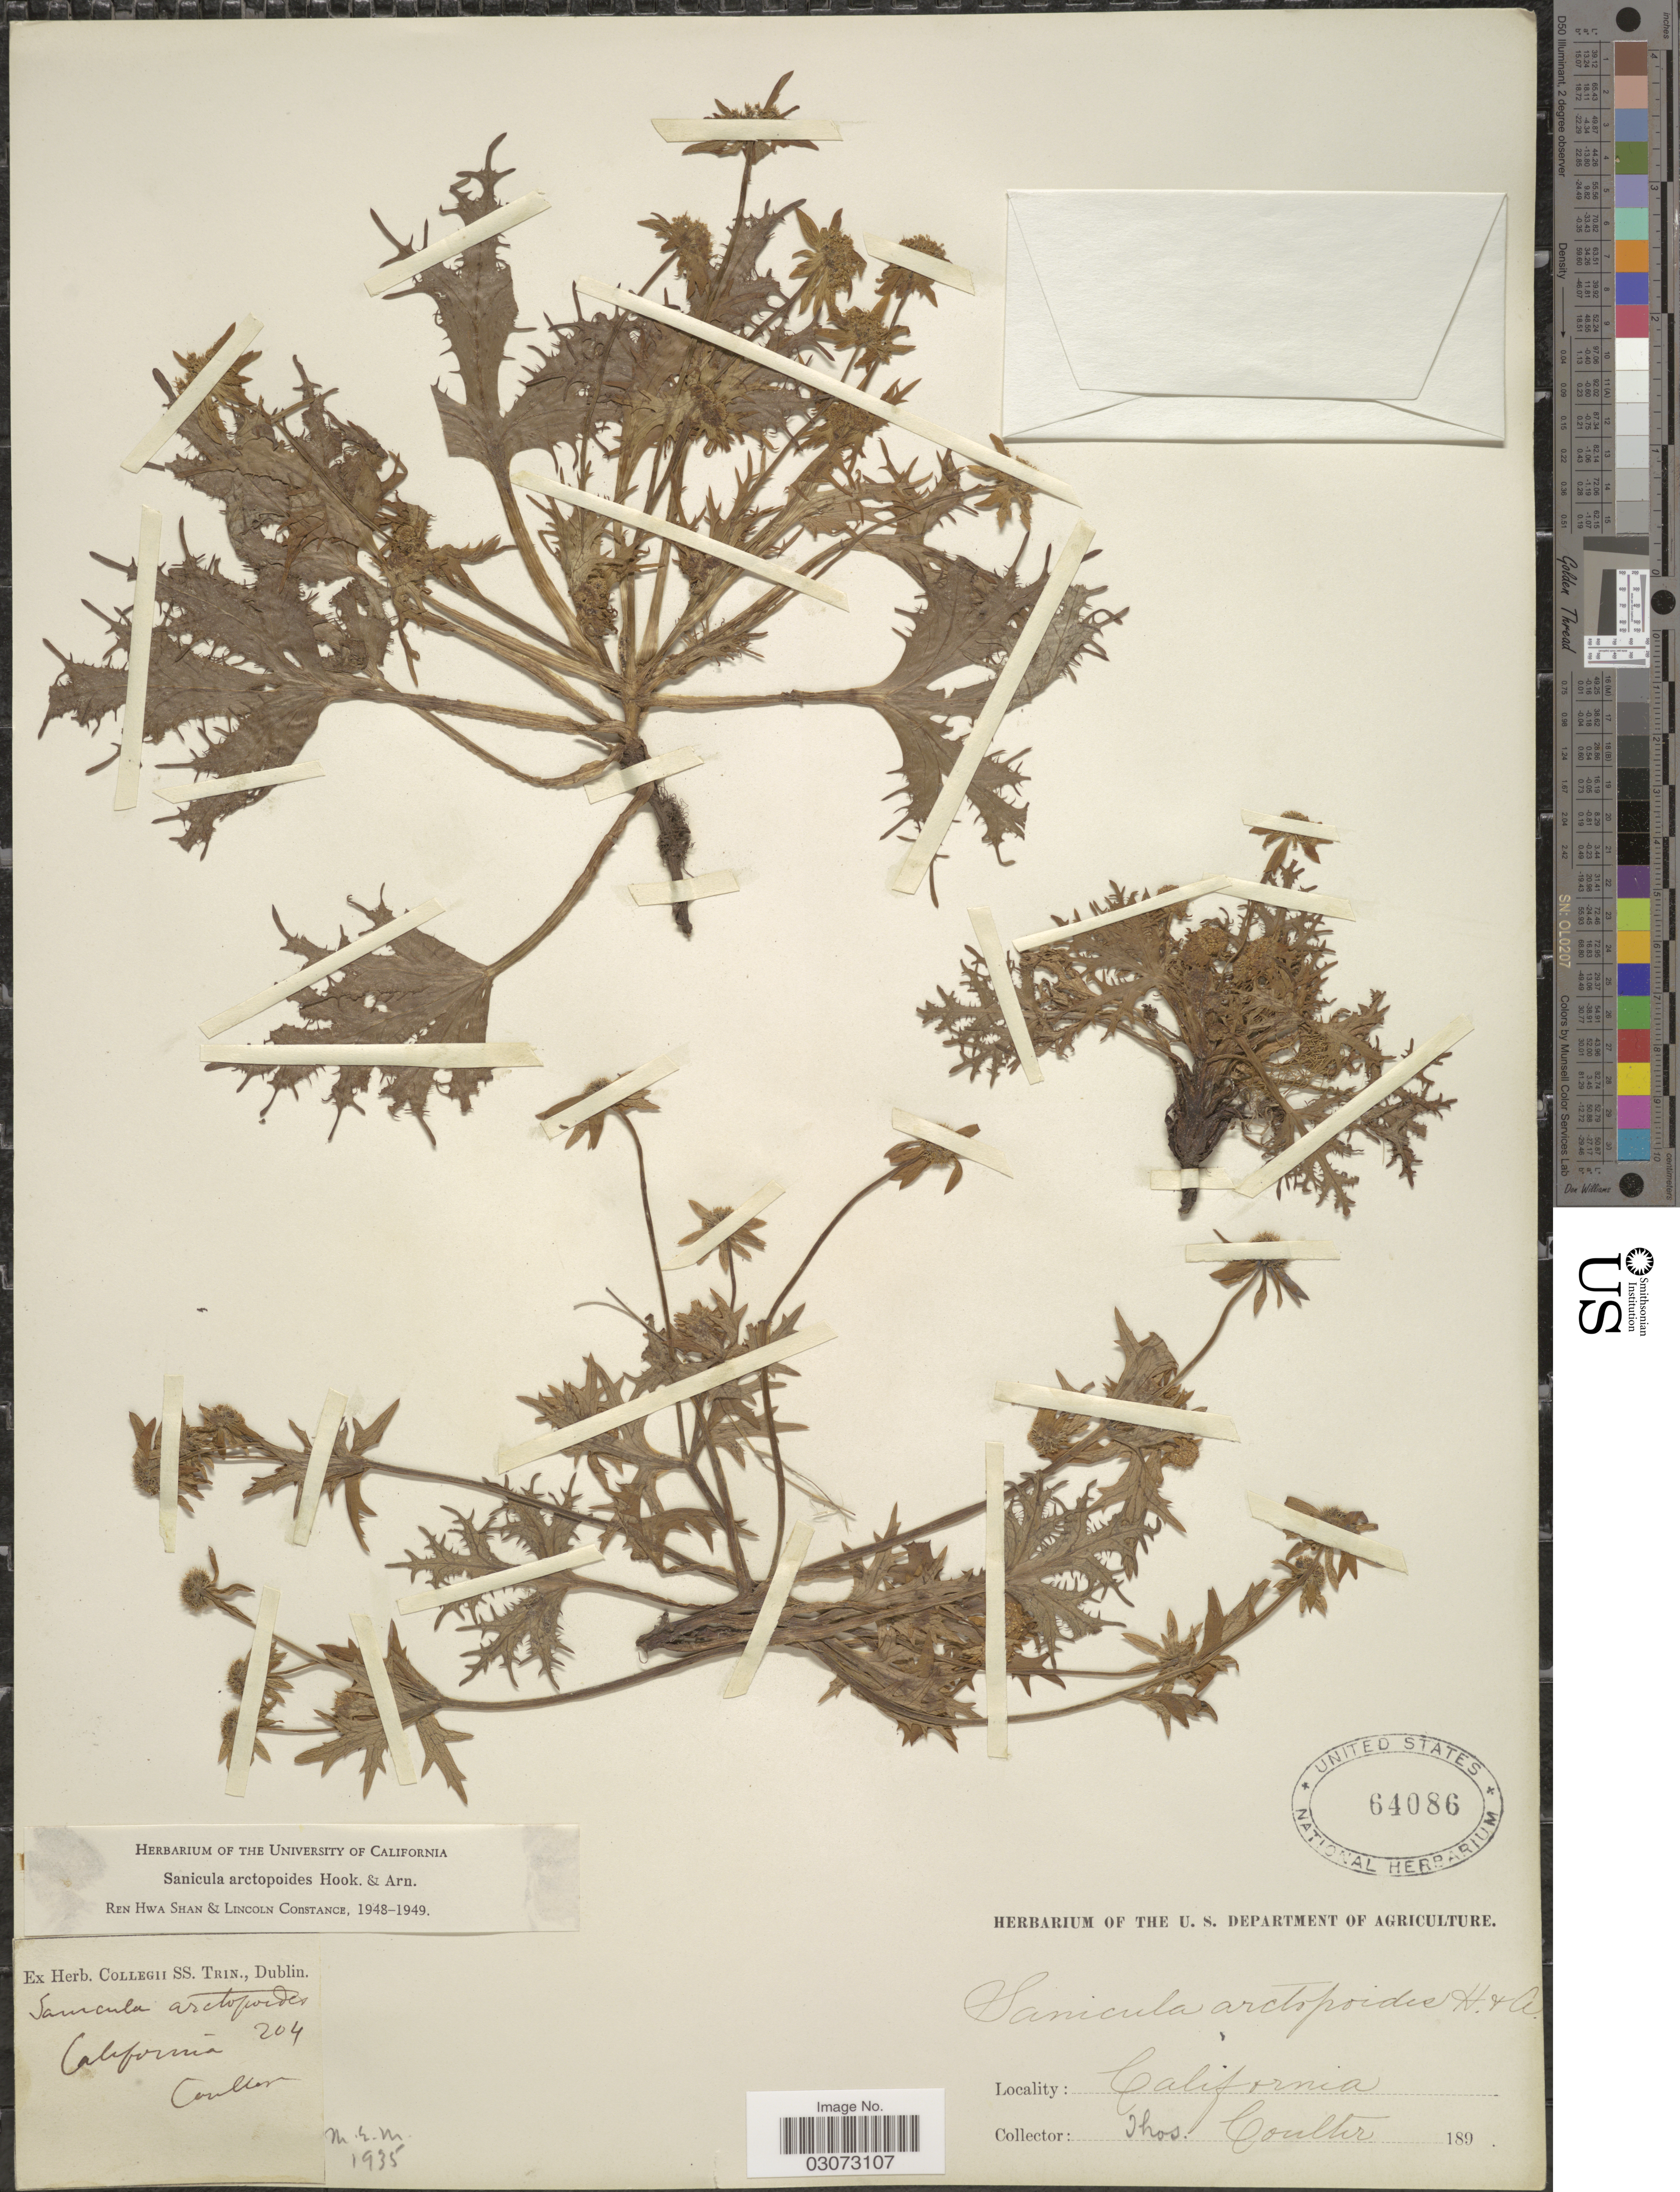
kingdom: Plantae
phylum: Tracheophyta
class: Magnoliopsida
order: Apiales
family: Apiaceae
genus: Sanicula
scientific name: Sanicula arctopoides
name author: Hook. & Arn.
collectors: T. Coulter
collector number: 204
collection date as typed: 189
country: United States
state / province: California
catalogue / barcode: US 64086